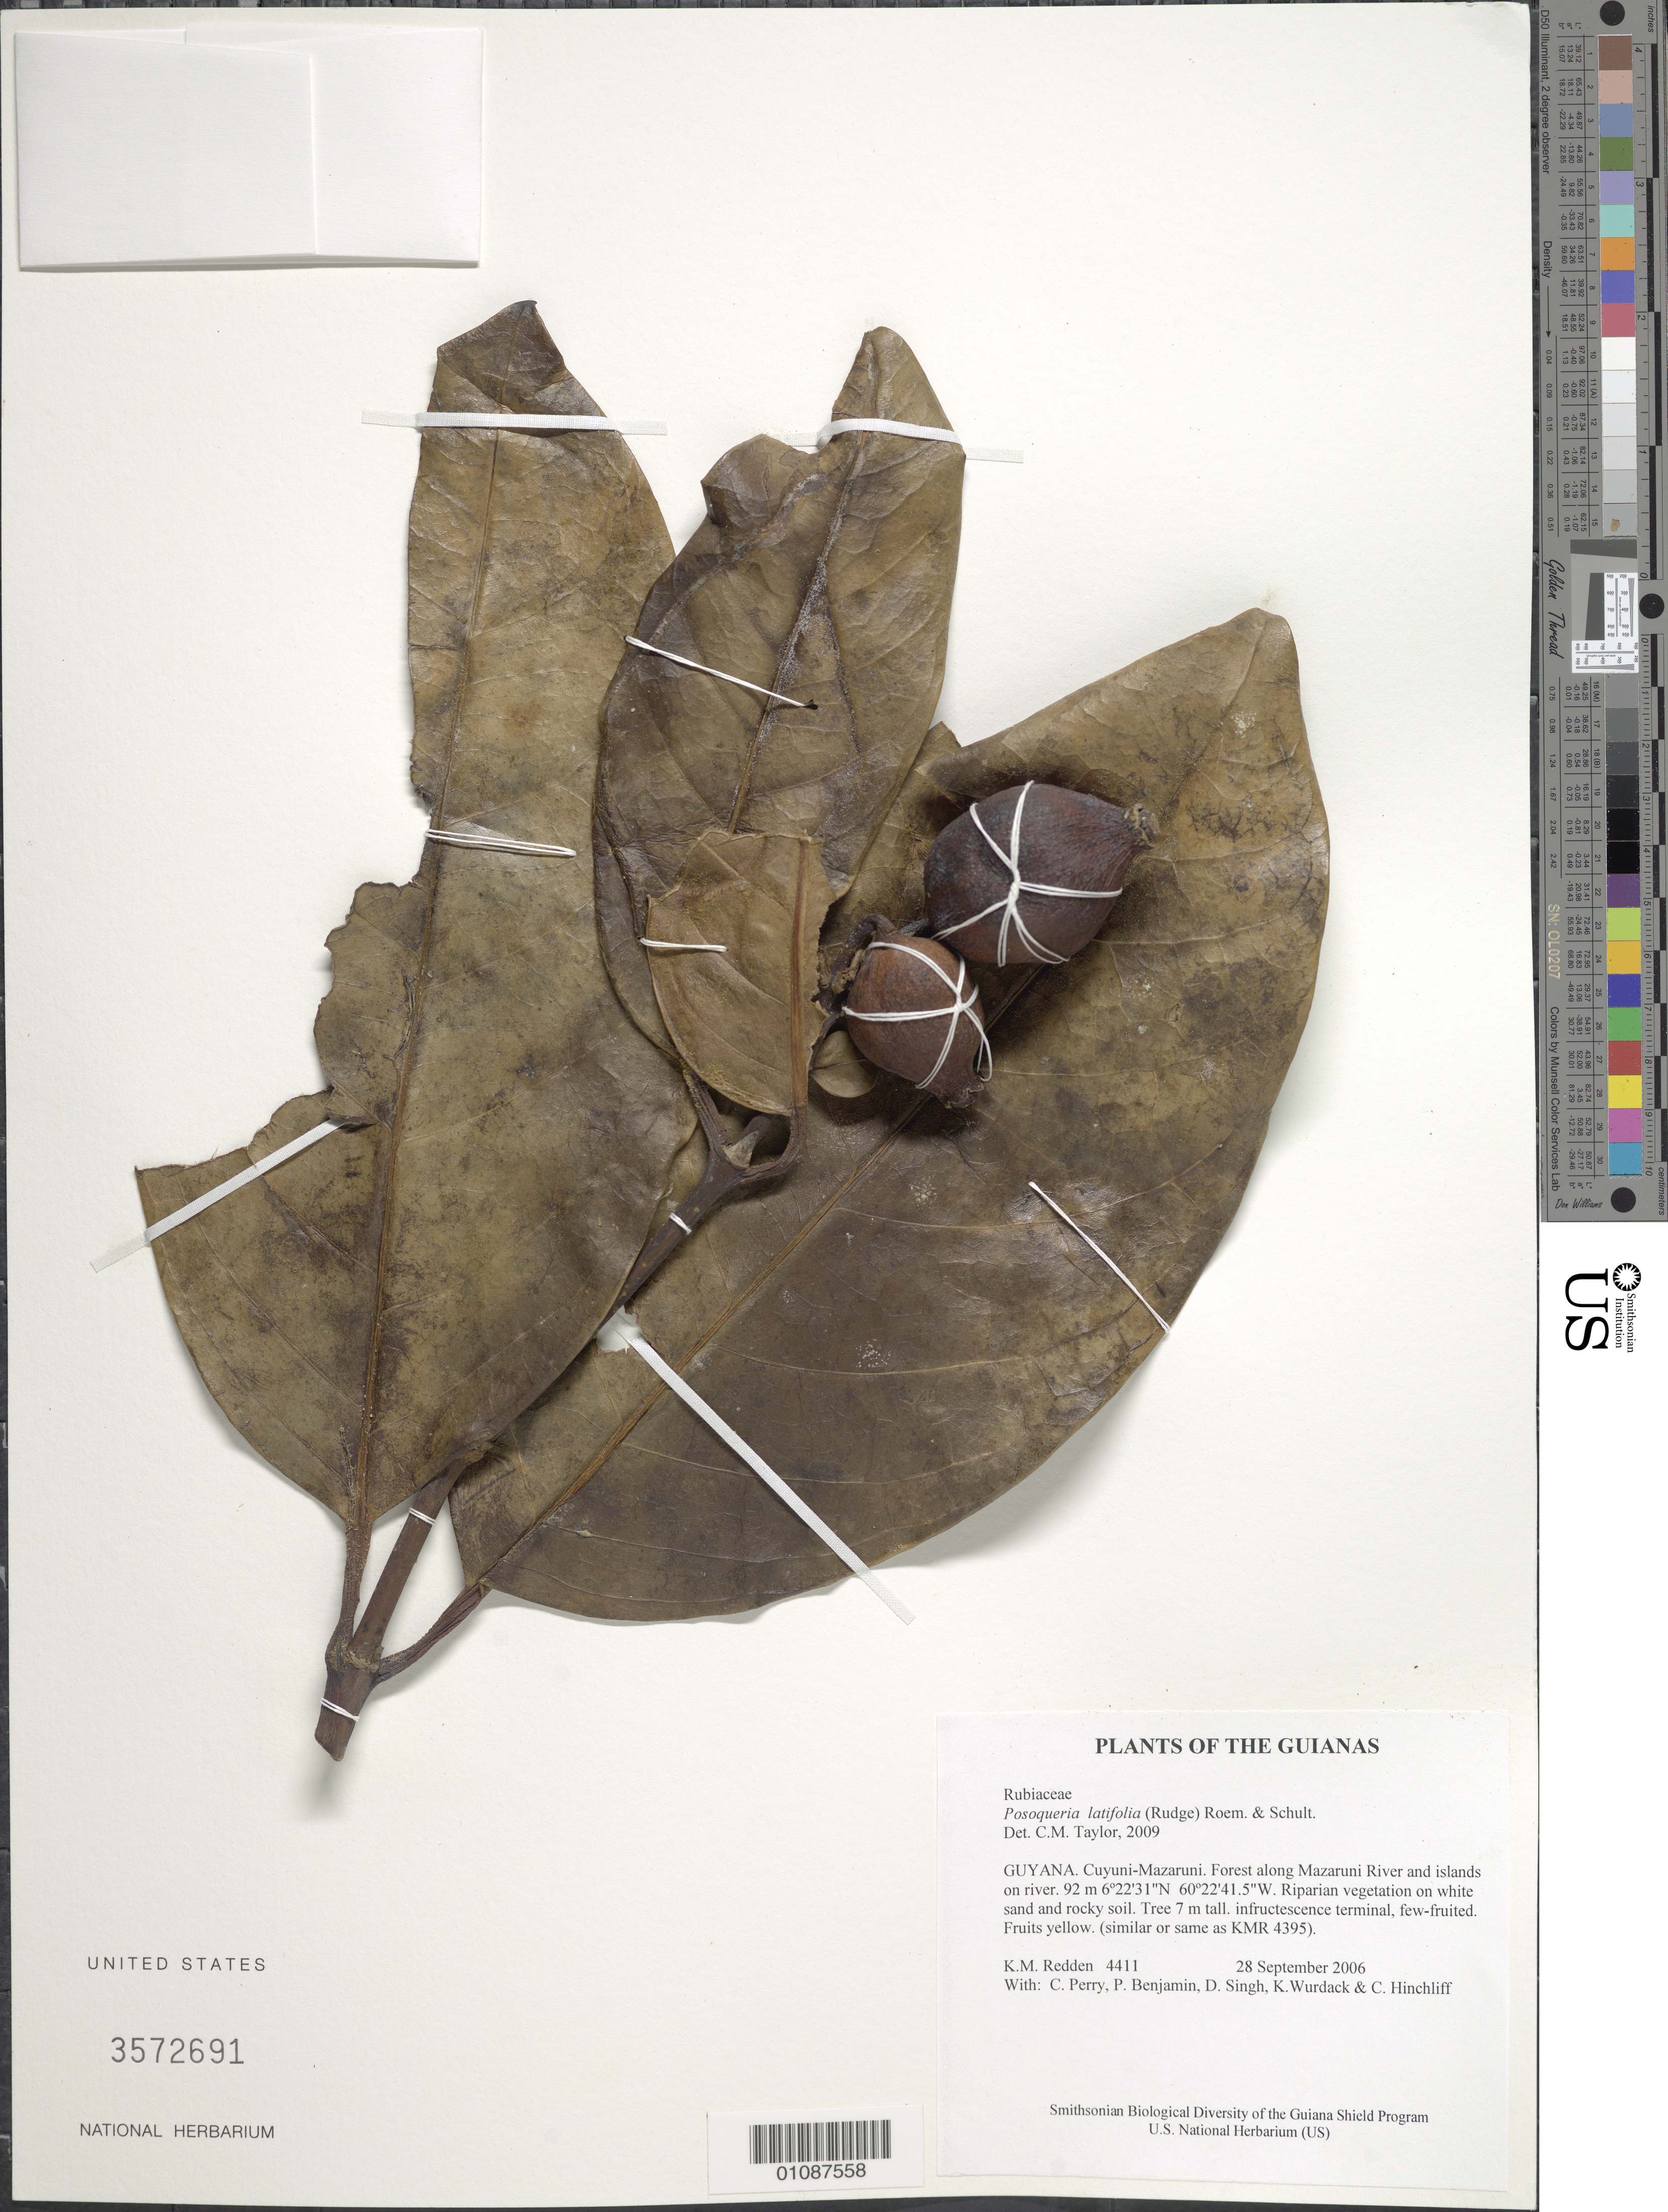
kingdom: Plantae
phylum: Tracheophyta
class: Magnoliopsida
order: Gentianales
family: Rubiaceae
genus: Posoqueria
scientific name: Posoqueria latifolia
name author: (Rudge) Roem. & Schult.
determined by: Taylor, Charlotte M.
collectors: K. M. Redden, C. Perry, P. Benjamin, D. Singh, K. Wurdack & C. E. Hinchliff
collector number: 4411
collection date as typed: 28 September 2006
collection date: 2006-09-28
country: Guyana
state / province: Cuyuni-Mazaruni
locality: Forest along Mazaruni River and islands on river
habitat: Riparian vegetation on white sand and rocky soil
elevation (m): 92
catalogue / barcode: US 3572691